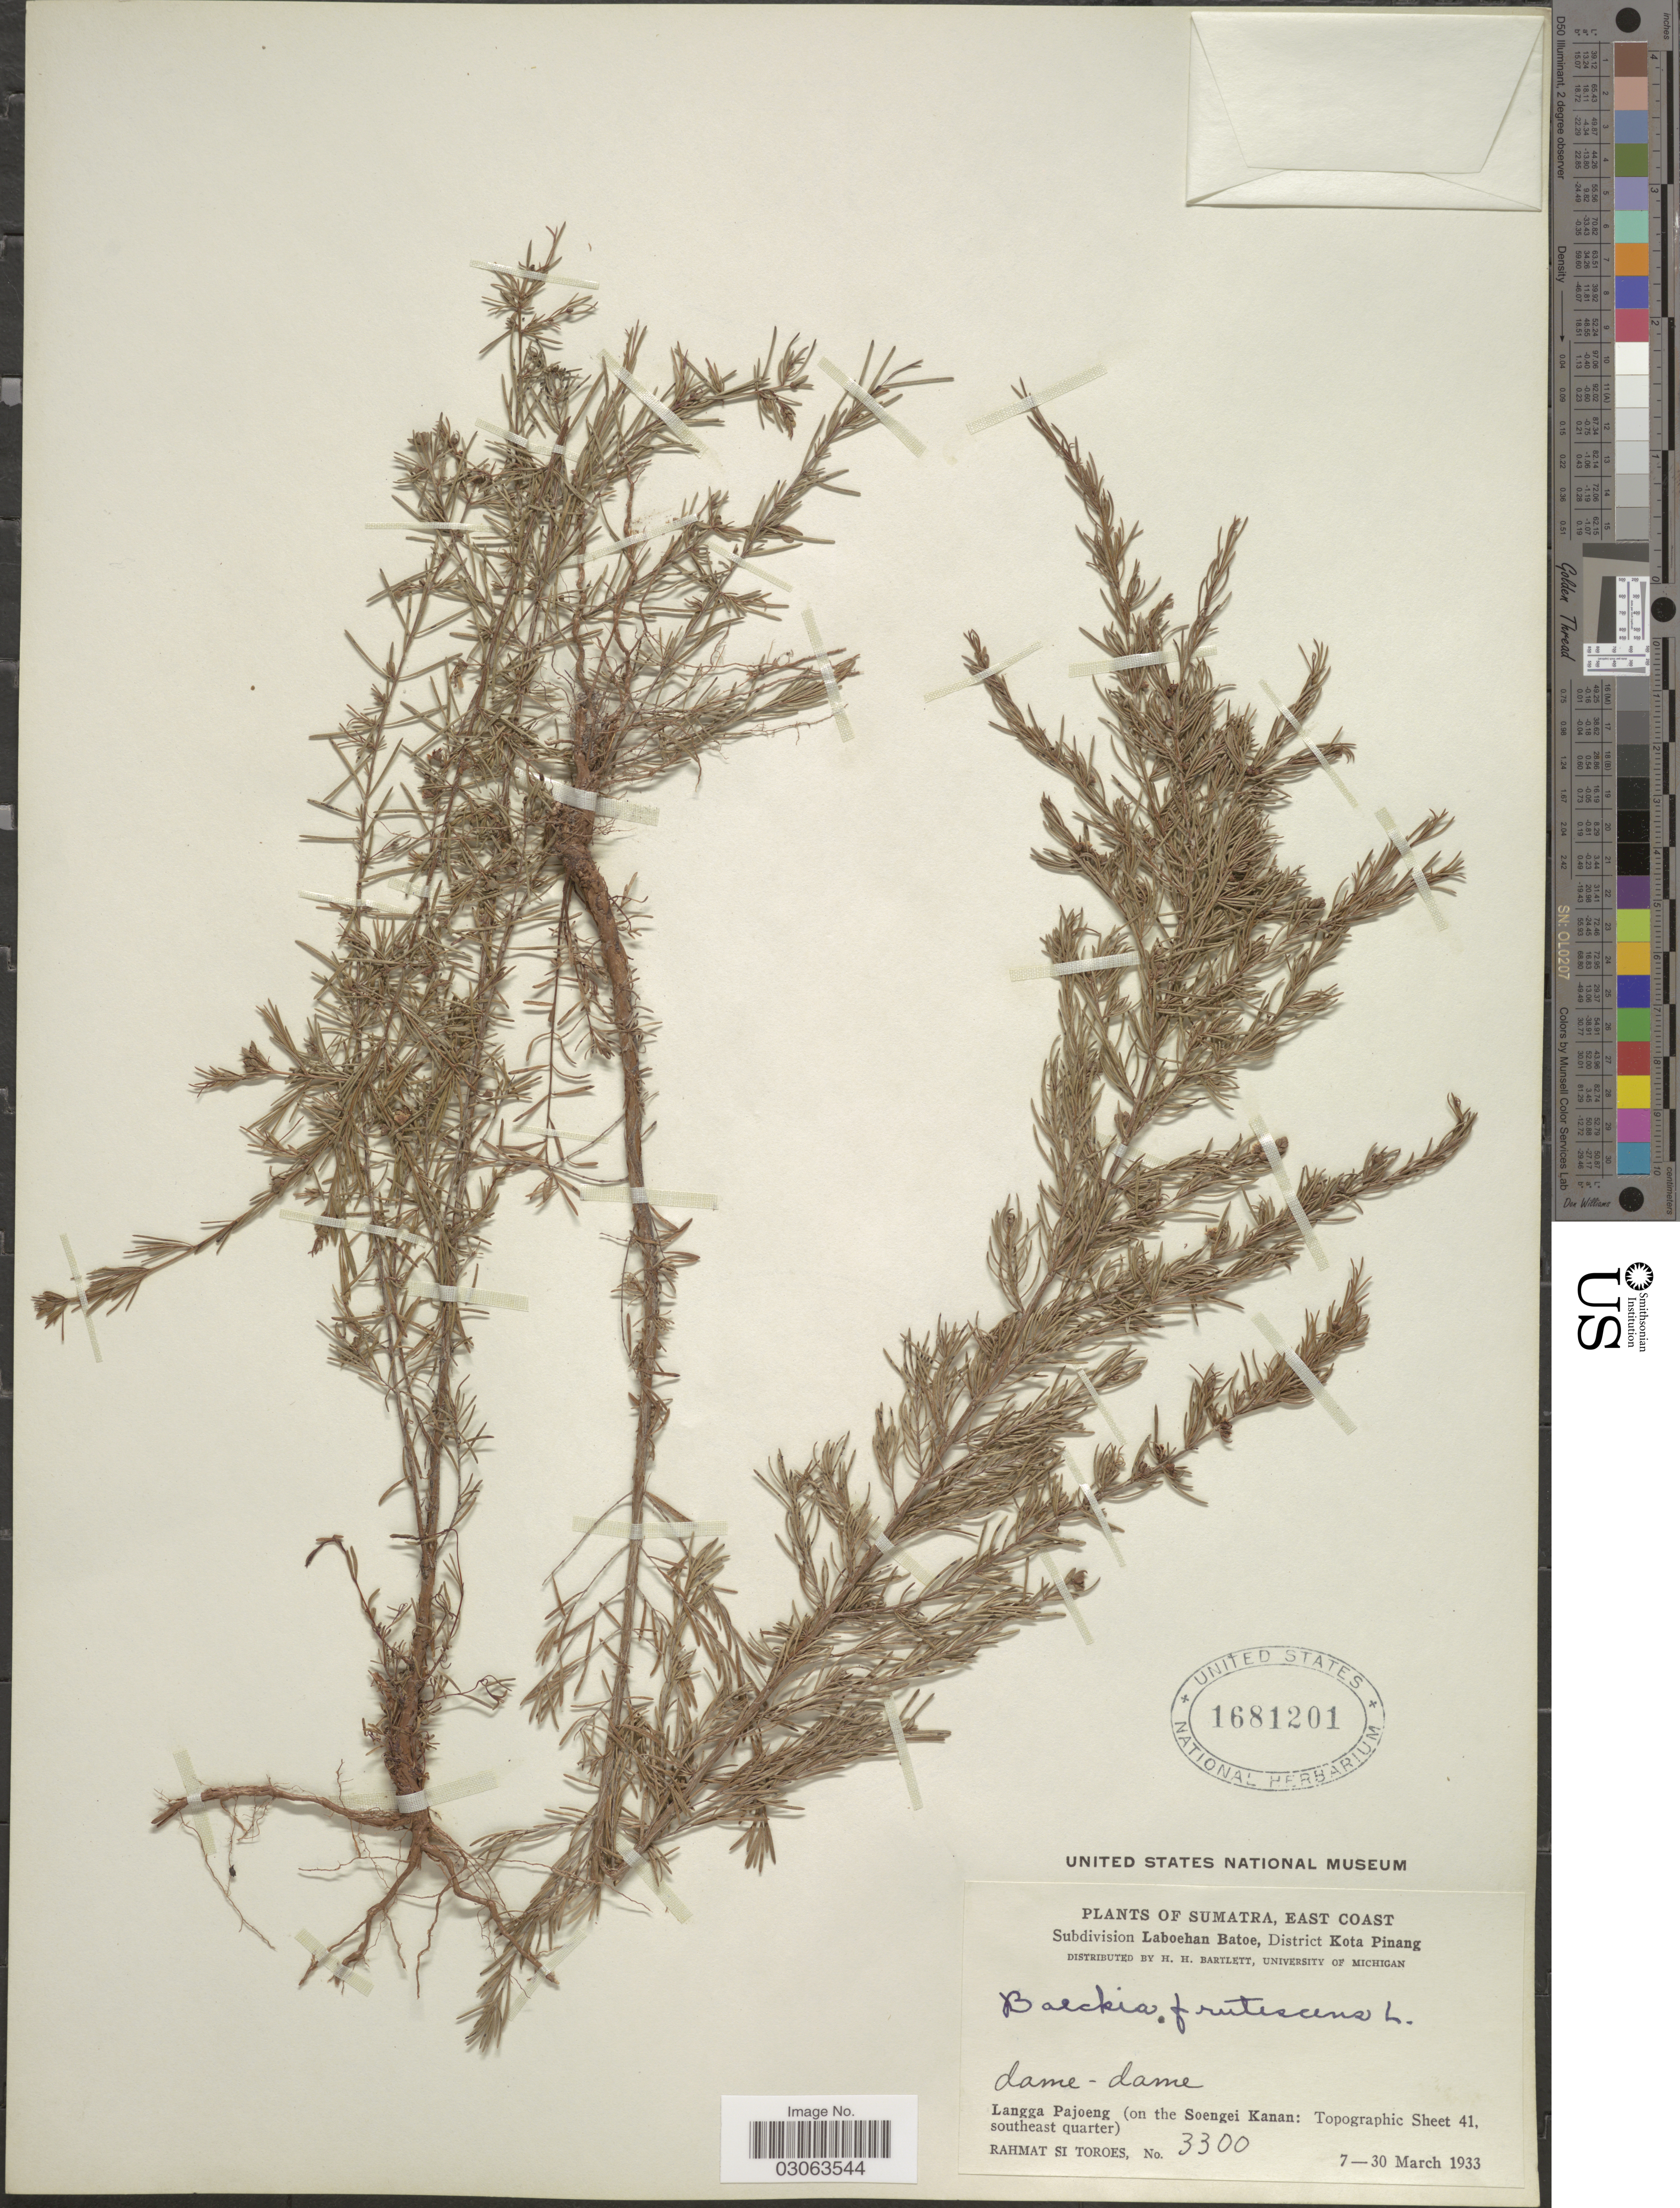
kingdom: Plantae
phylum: Tracheophyta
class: Magnoliopsida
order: Myrtales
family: Myrtaceae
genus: Baeckea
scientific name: Baeckea frutescens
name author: L.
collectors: Rahmat Si Boeea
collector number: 3300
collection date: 1933-03-07/1933-03-30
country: Indonesia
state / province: Sumatra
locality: East Coast. Subdivision Laboehan Batoe, District Kota Pinang. Langga Pajoeng (on the Soengei Kanan: Topographic Sheet 41, southeast quarter).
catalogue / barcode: US 1681201